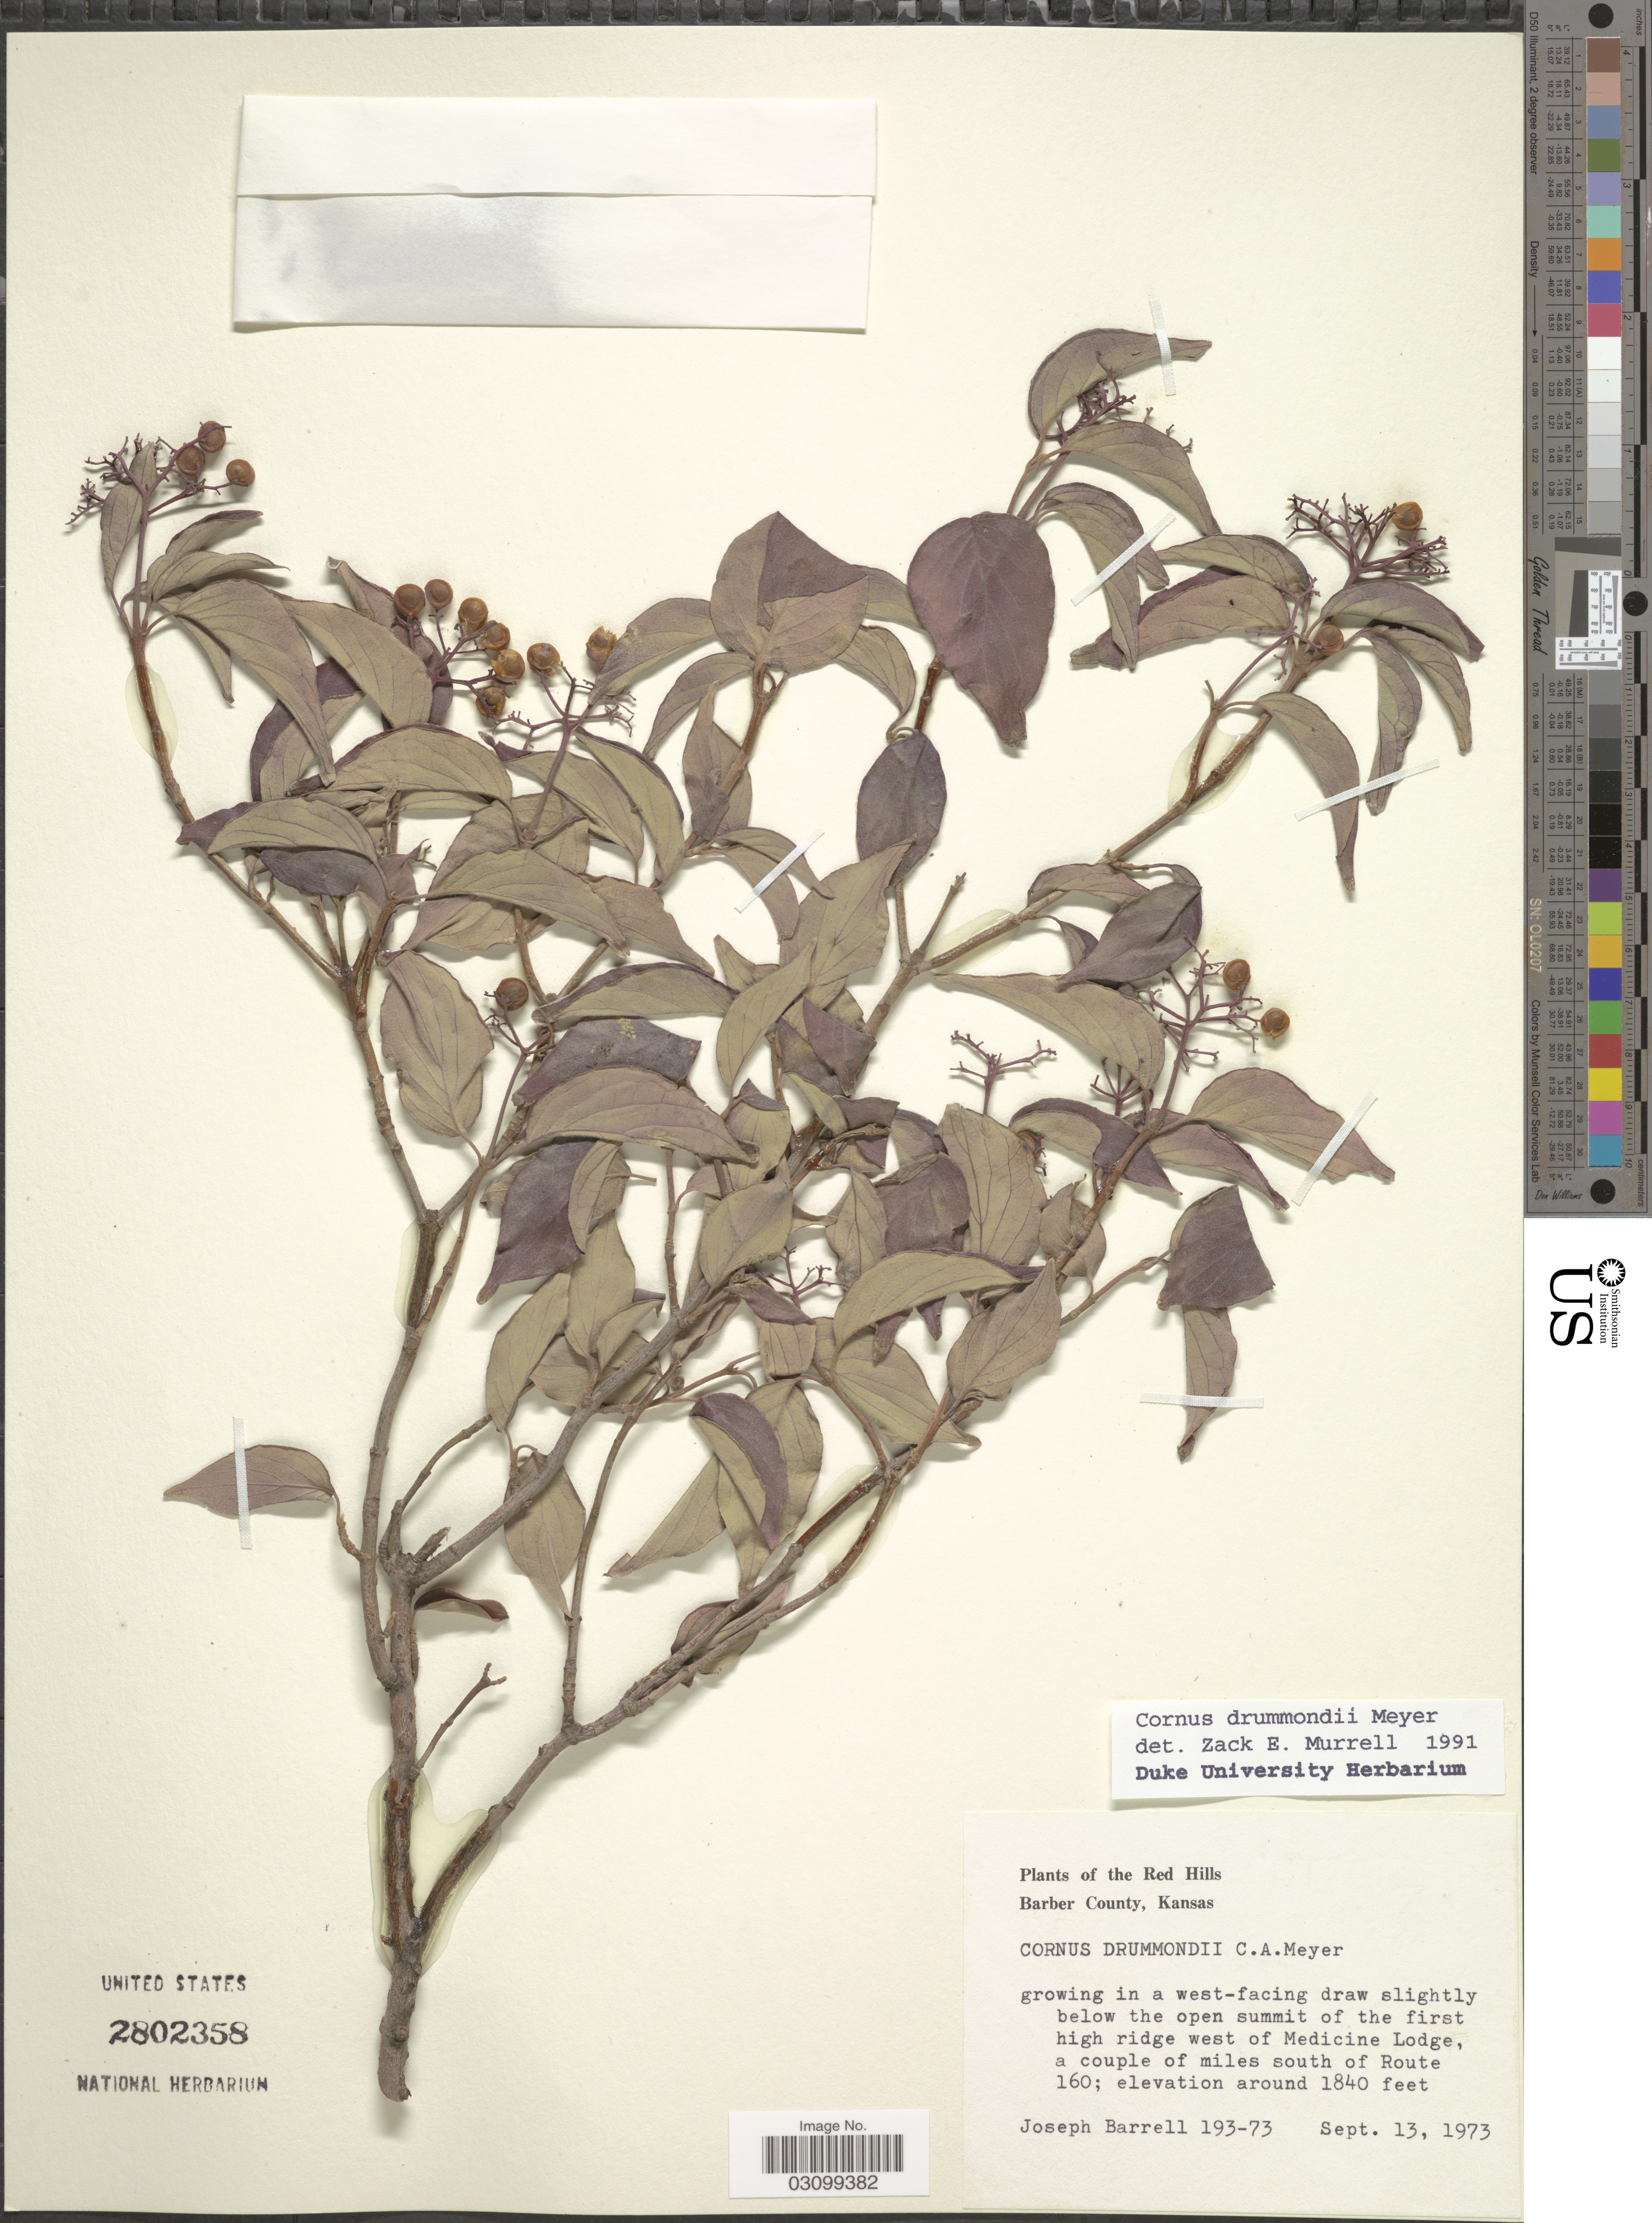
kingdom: Plantae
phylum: Tracheophyta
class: Magnoliopsida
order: Cornales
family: Cornaceae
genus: Cornus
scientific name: Cornus drummondii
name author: C.A. Mey.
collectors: J. Barrell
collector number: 193-73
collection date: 1973-09-13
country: United States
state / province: Kansas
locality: Red Hills. Barber County. Growing in a west-facing draw slightly below the open summit of the first high ridge west of Medicine Lodge, a couple of miles south of Route 160.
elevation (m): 561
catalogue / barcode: US 2802358